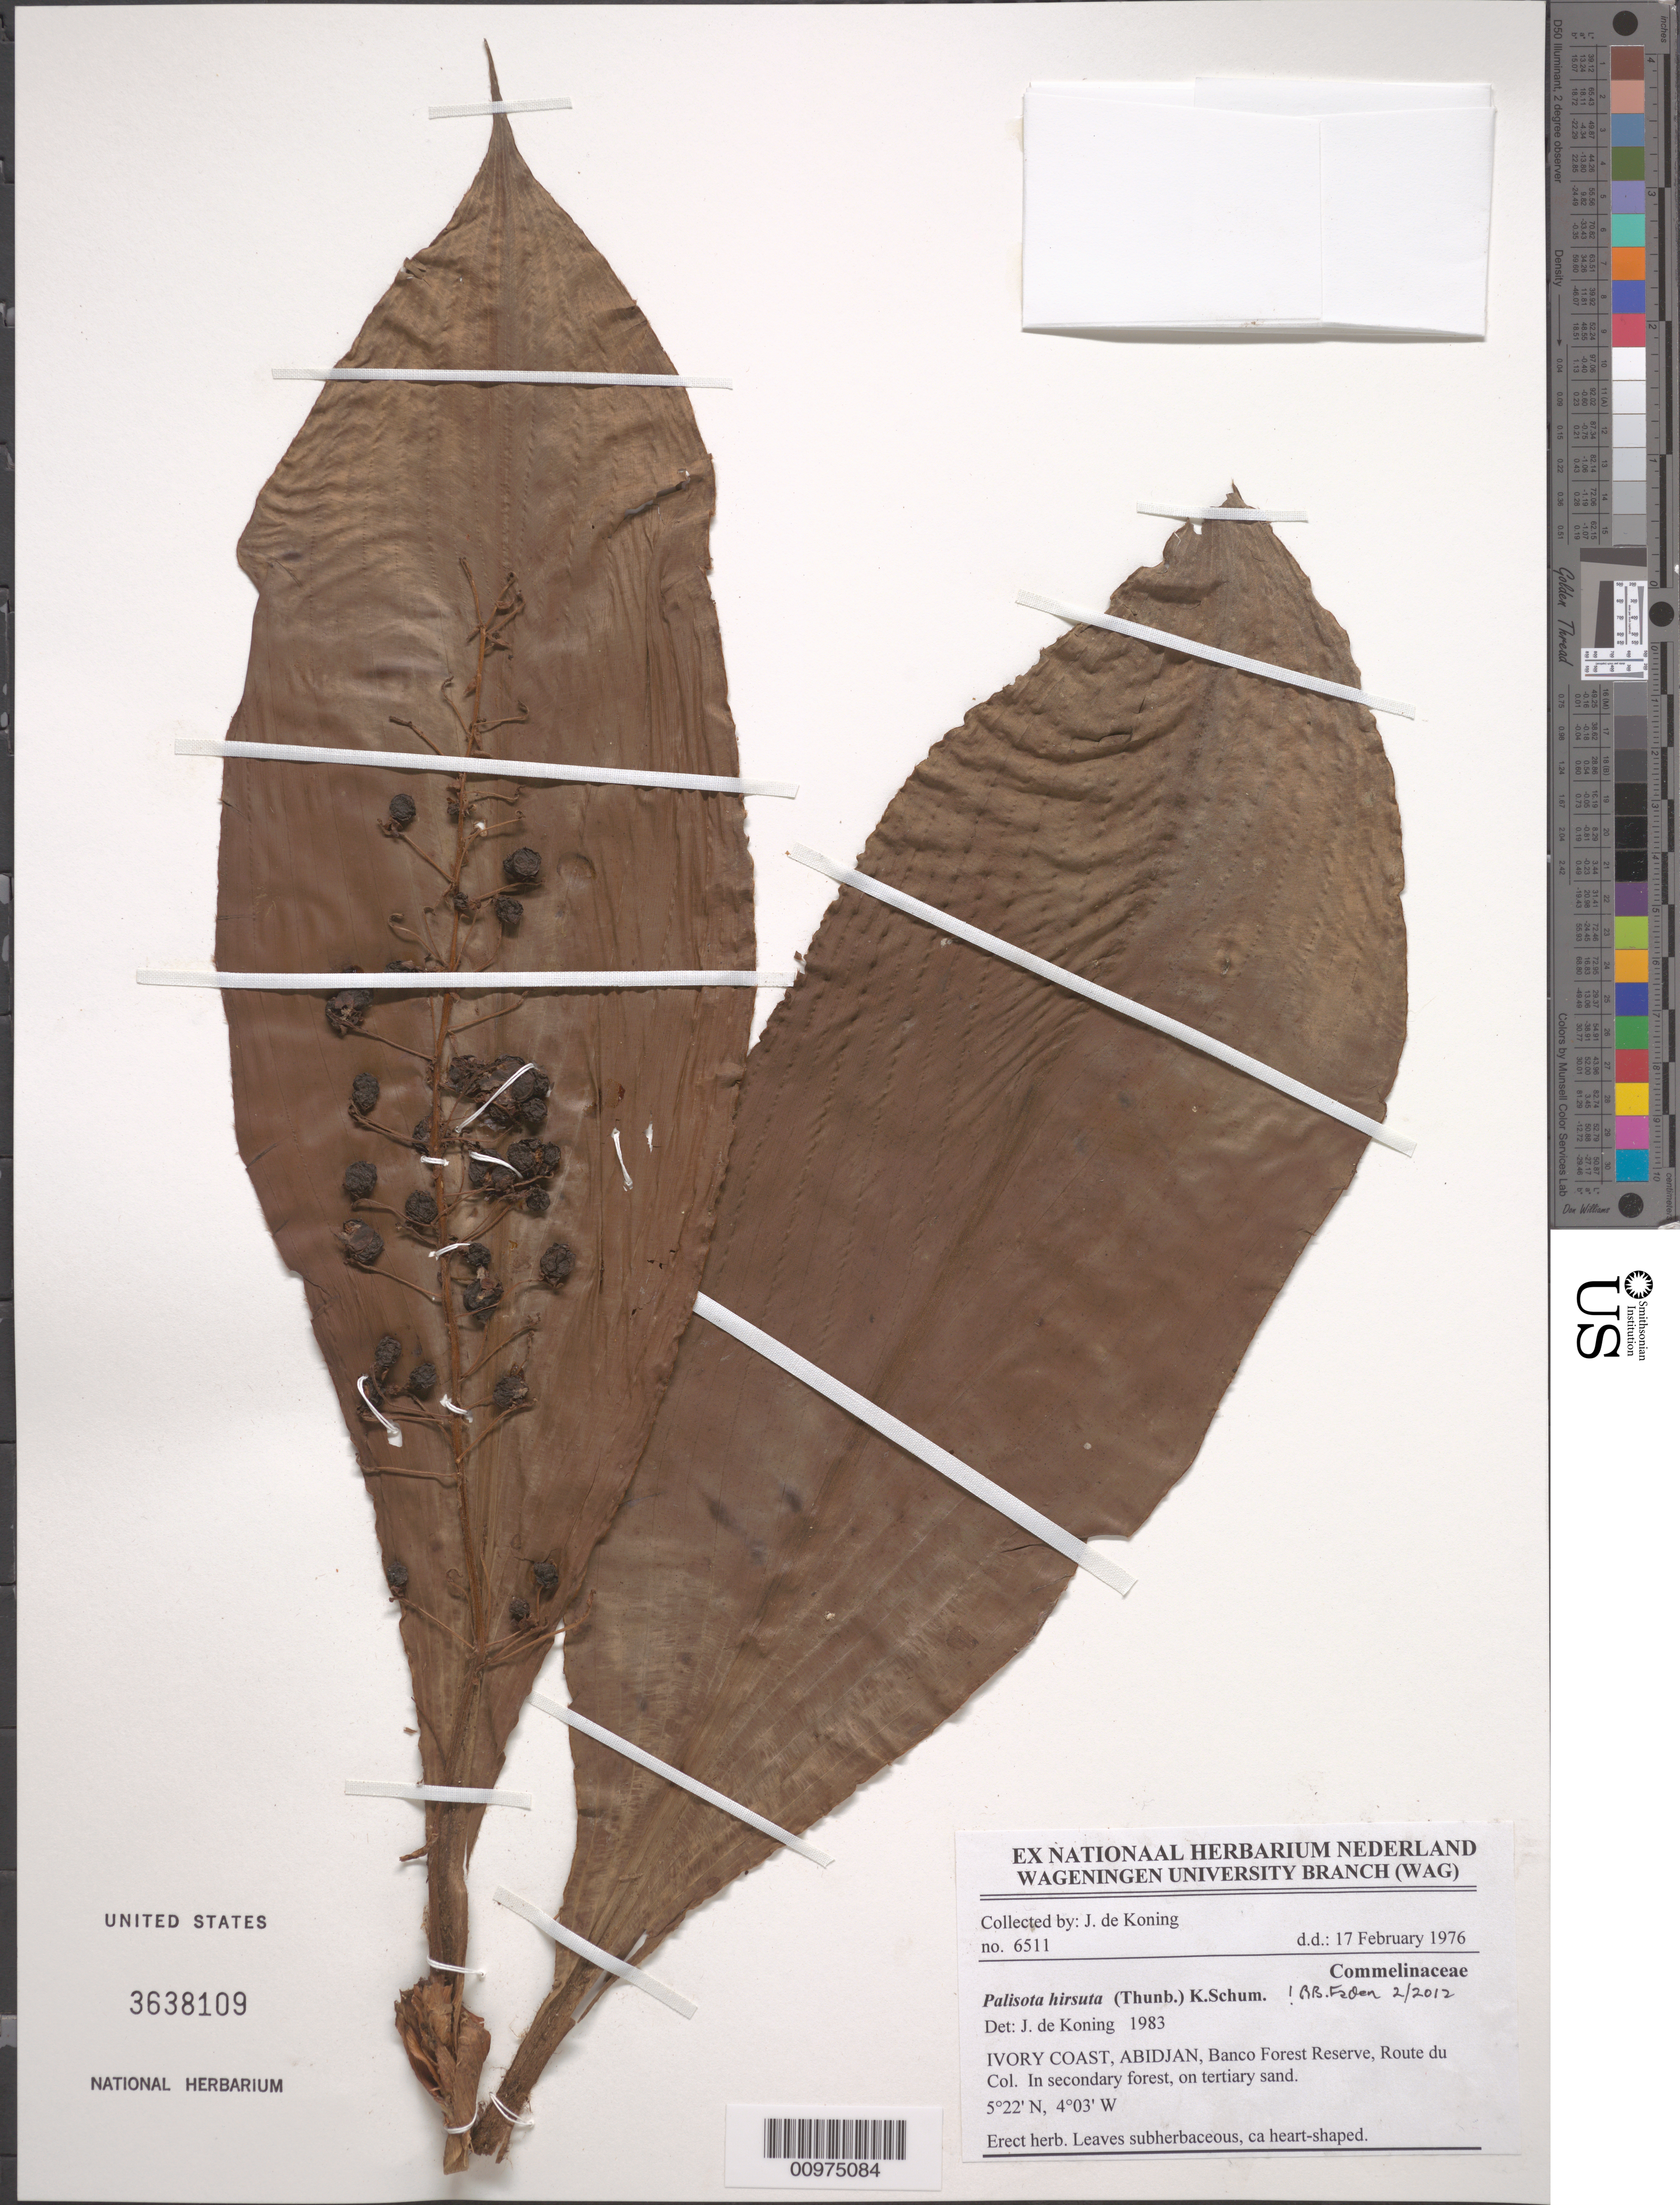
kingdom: Plantae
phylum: Tracheophyta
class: Liliopsida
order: Commelinales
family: Commelinaceae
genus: Palisota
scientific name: Palisota hirsuta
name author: (Thunb.) K. Schum.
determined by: Faden, Robert B., (US), Smithsonian Institution - National Museum of Natural History (UNITED STATES)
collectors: J. de Koning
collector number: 6511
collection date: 1976-02-17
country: Ivory Coast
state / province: Abidjan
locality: Banco Forest Reserve, Route du Col.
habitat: In secondary forest, on tertiary sand.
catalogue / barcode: US 3638109